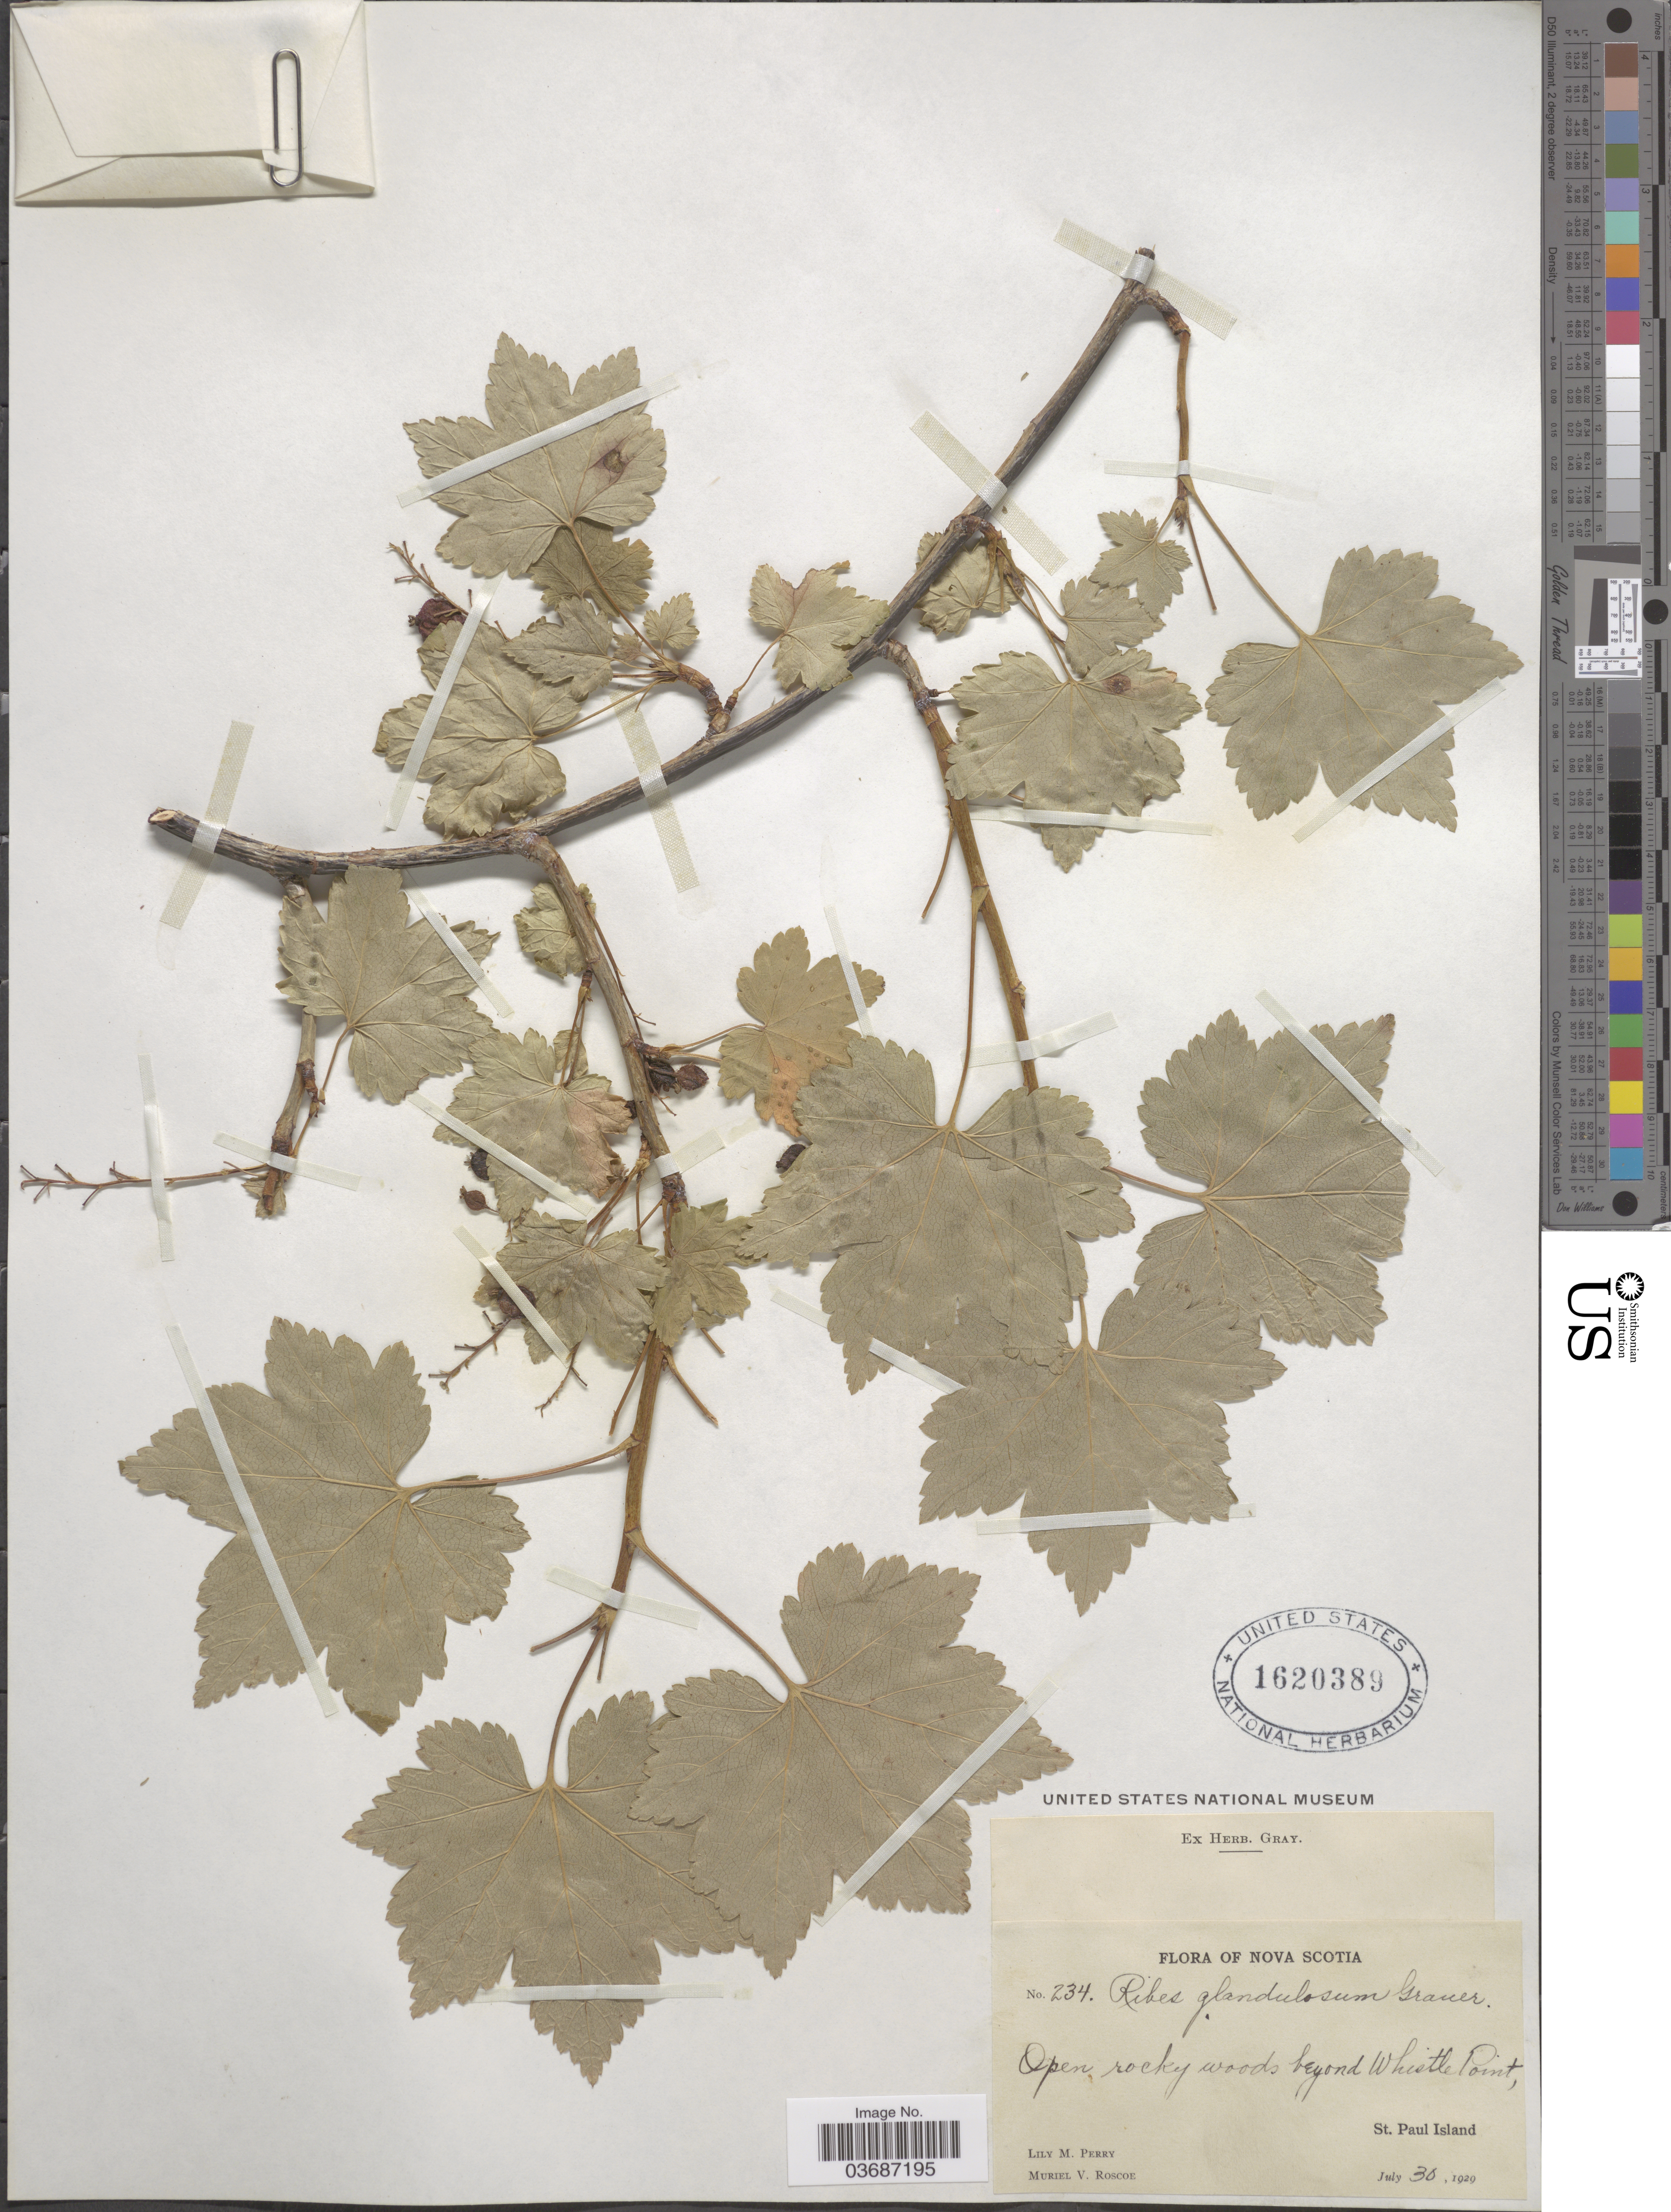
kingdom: Plantae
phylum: Tracheophyta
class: Magnoliopsida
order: Saxifragales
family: Grossulariaceae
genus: Ribes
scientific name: Ribes glandulosum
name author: Ruiz & Pav.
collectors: L. M. Perry & M. Roscoe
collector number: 234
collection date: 1929-07-30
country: Canada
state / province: Nova Scotia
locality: Open rocky woods beyond Whistle Point, St. Paul Island.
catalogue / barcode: US 1620389